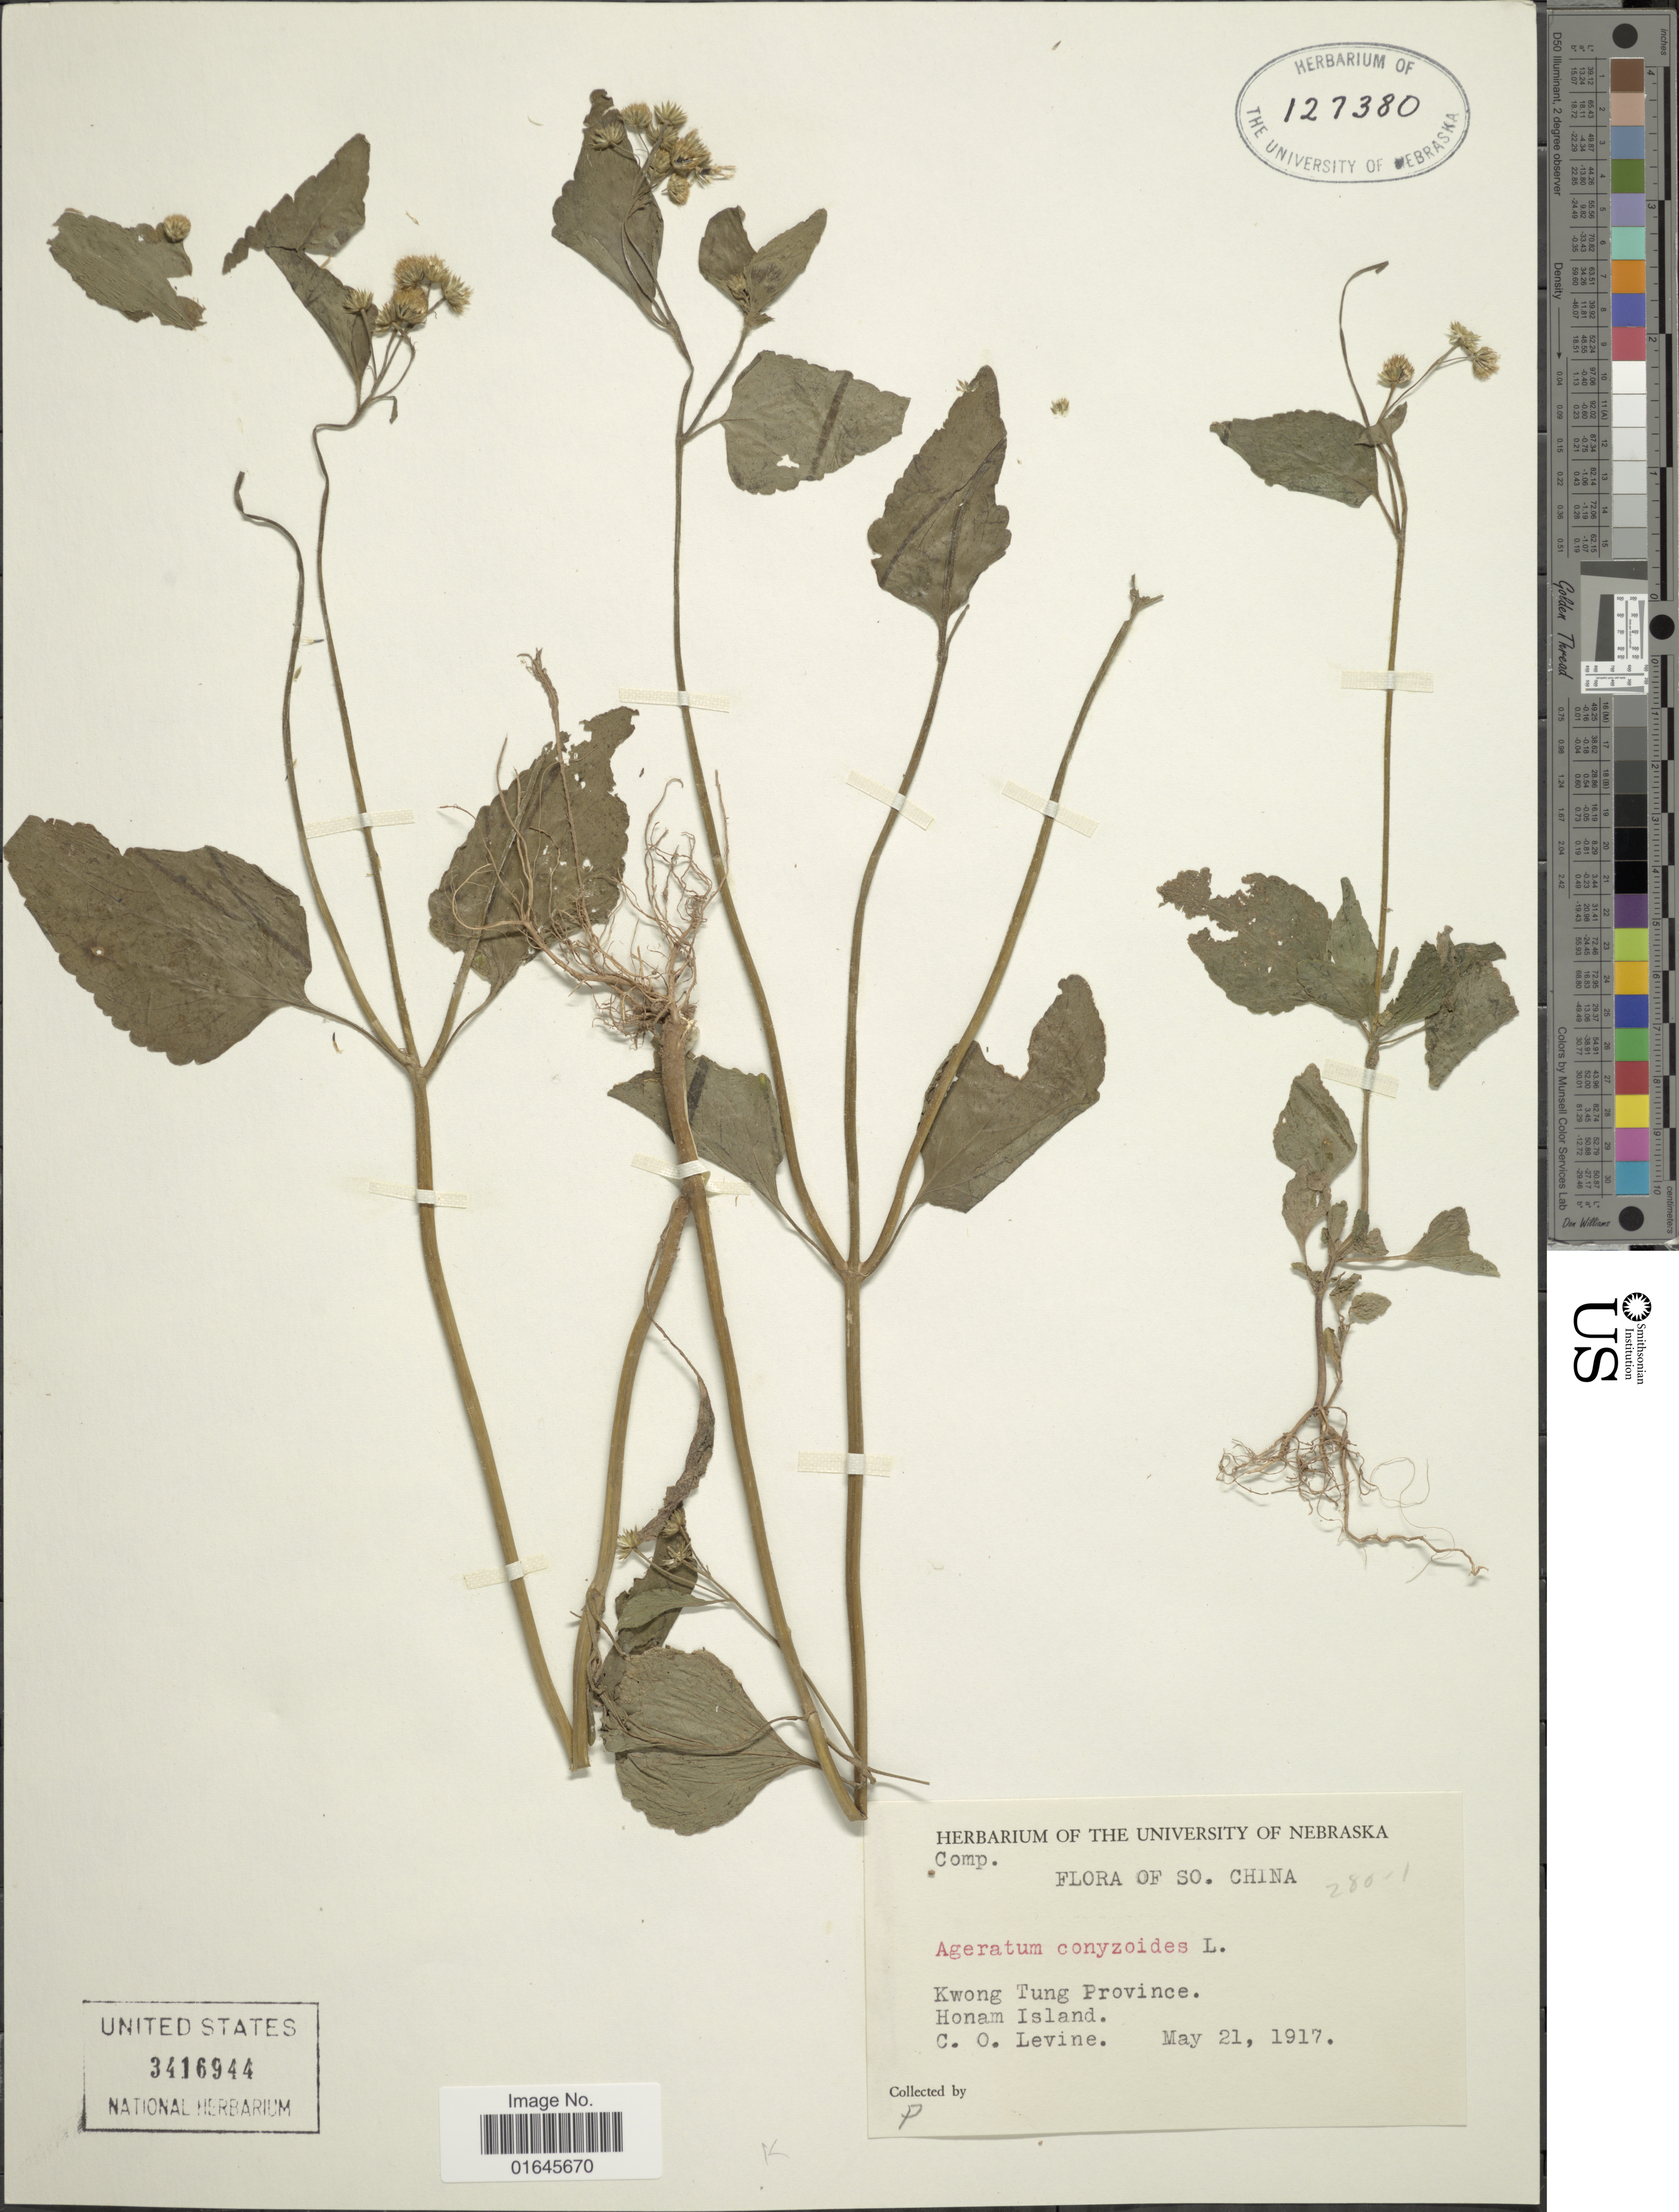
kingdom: Plantae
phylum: Tracheophyta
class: Magnoliopsida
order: Asterales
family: Asteraceae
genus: Ageratum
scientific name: Ageratum conyzoides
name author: L.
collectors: C. O. Levine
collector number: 280-1?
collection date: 1917-05-21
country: China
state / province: Guangdong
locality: So. China, Kwong Tung Province, Honam Island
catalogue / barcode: US 3416944